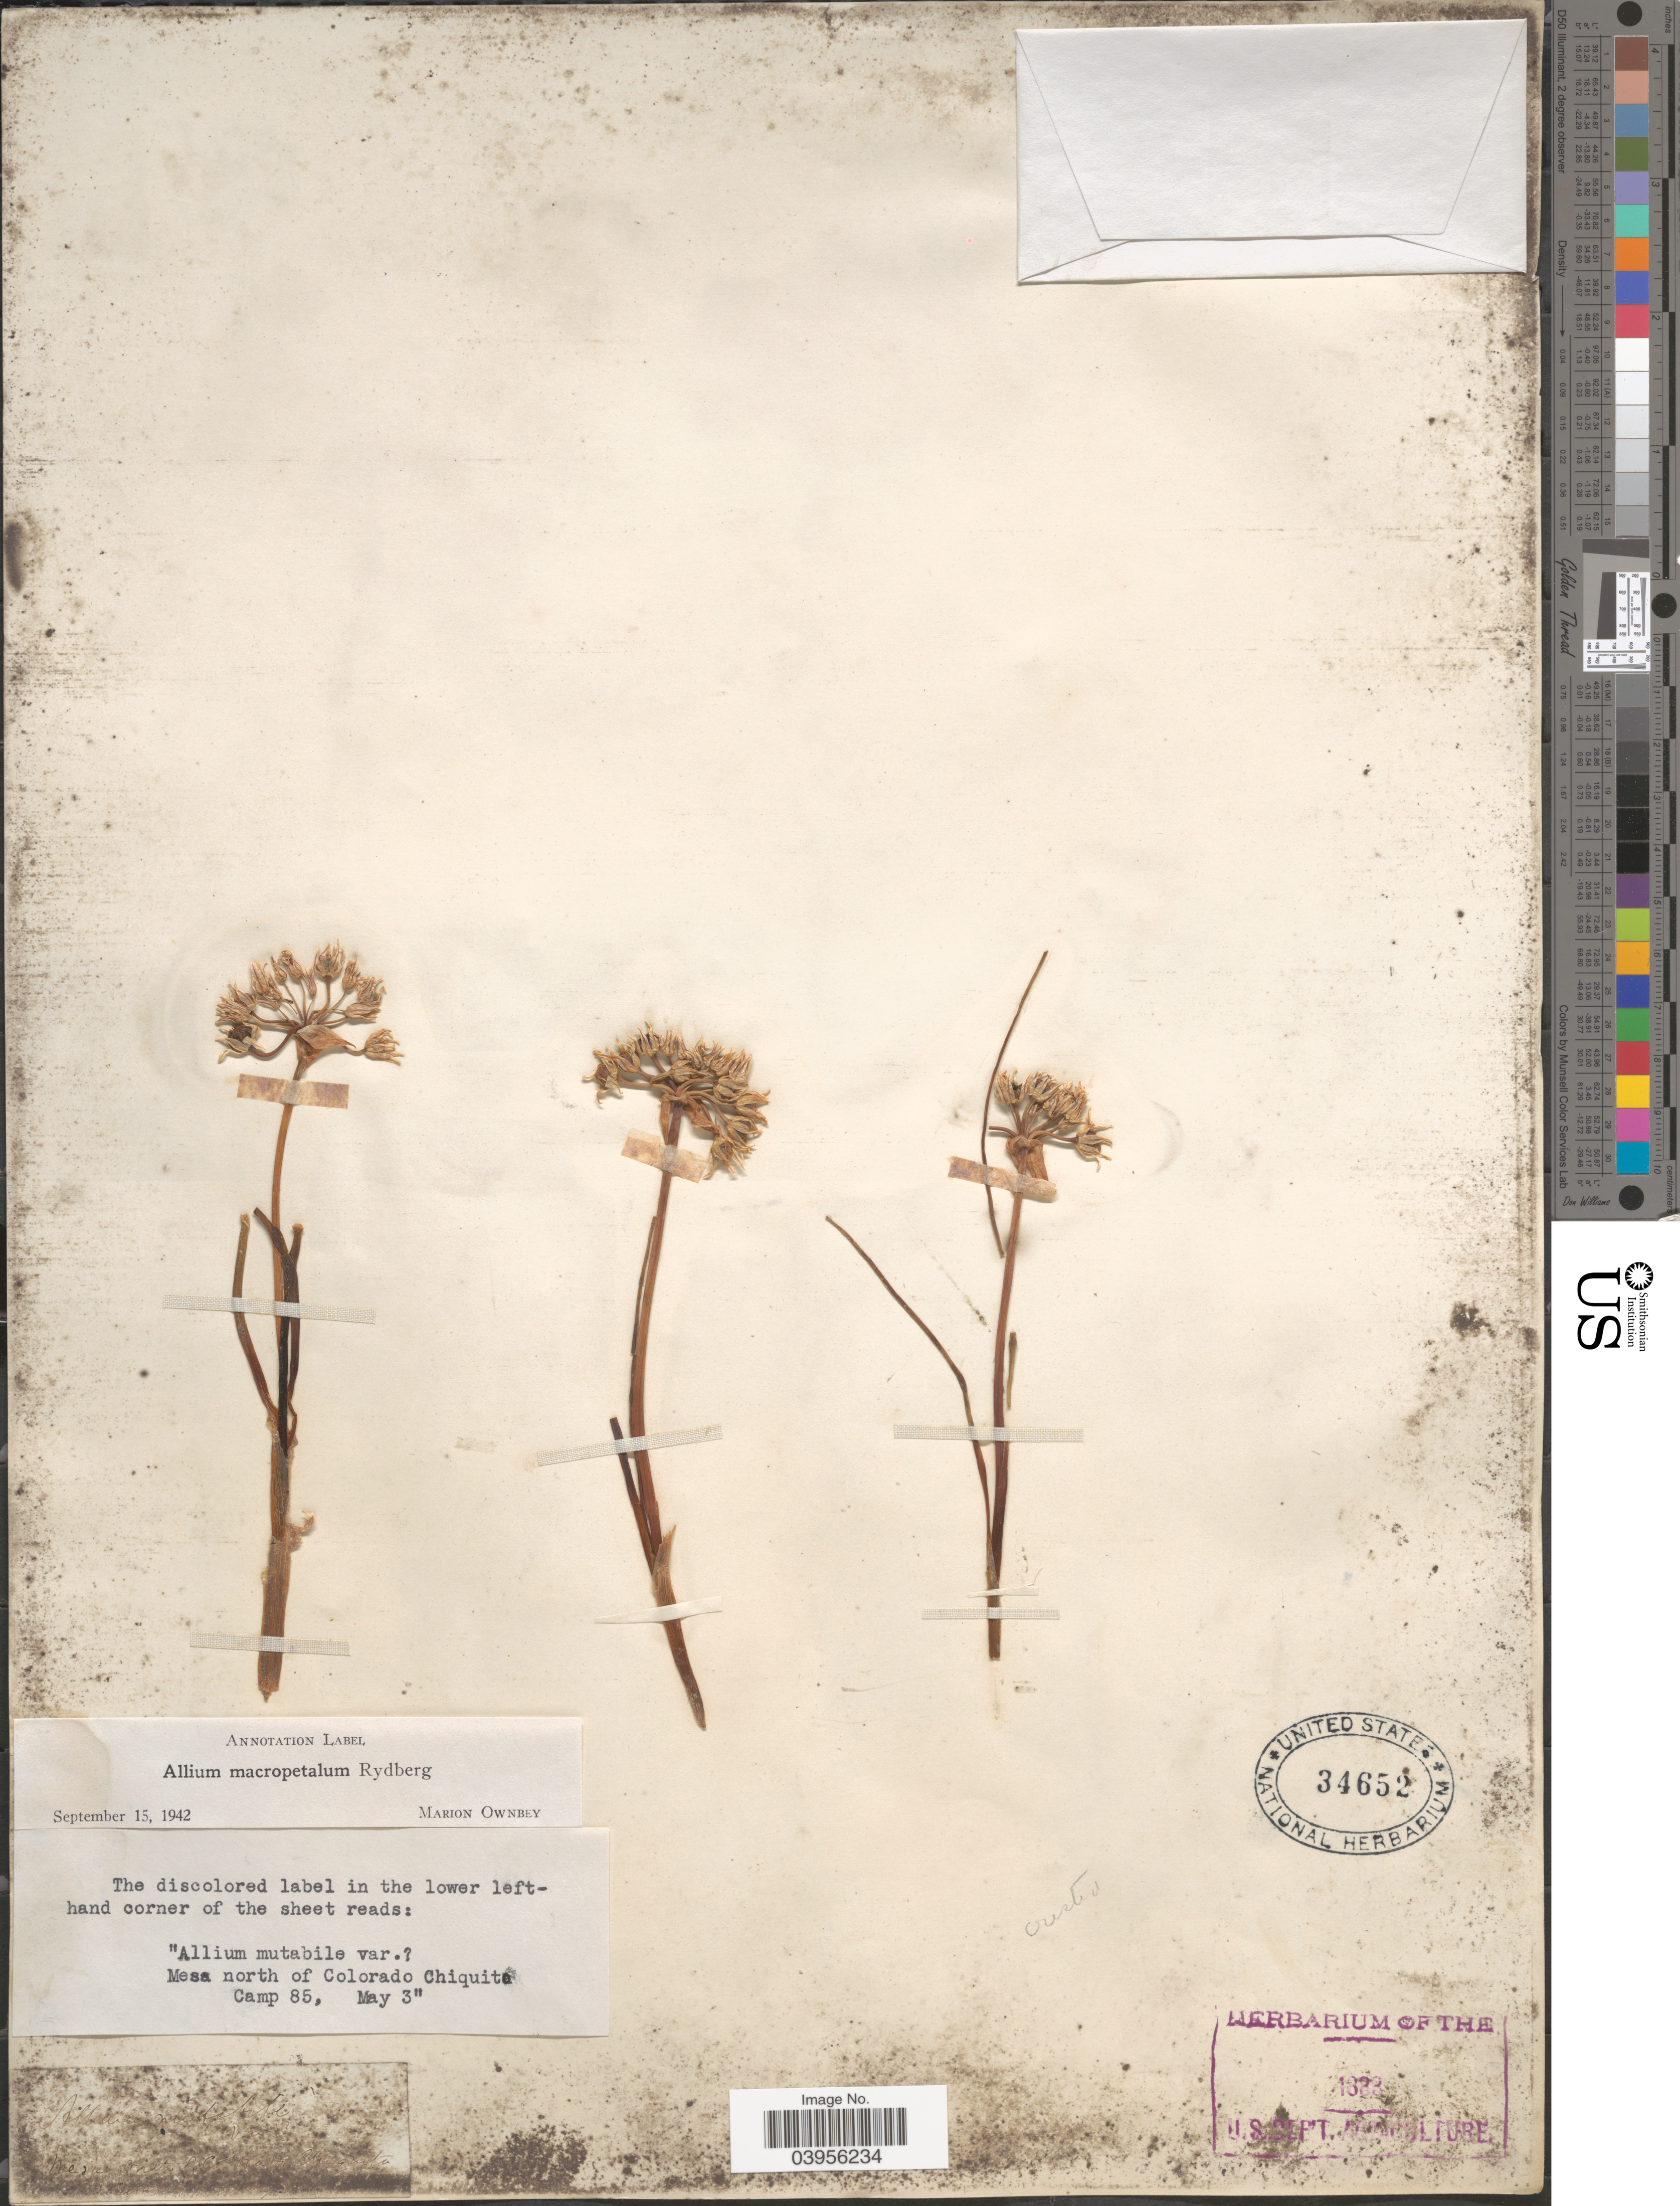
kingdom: Plantae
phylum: Tracheophyta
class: Liliopsida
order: Asparagales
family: Amaryllidaceae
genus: Allium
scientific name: Allium macropetalum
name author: Rydb.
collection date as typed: Transcribed d/m/y: /5/3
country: United States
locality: Mesa north of Colorado Chiquito. Camp 85.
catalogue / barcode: US 34652